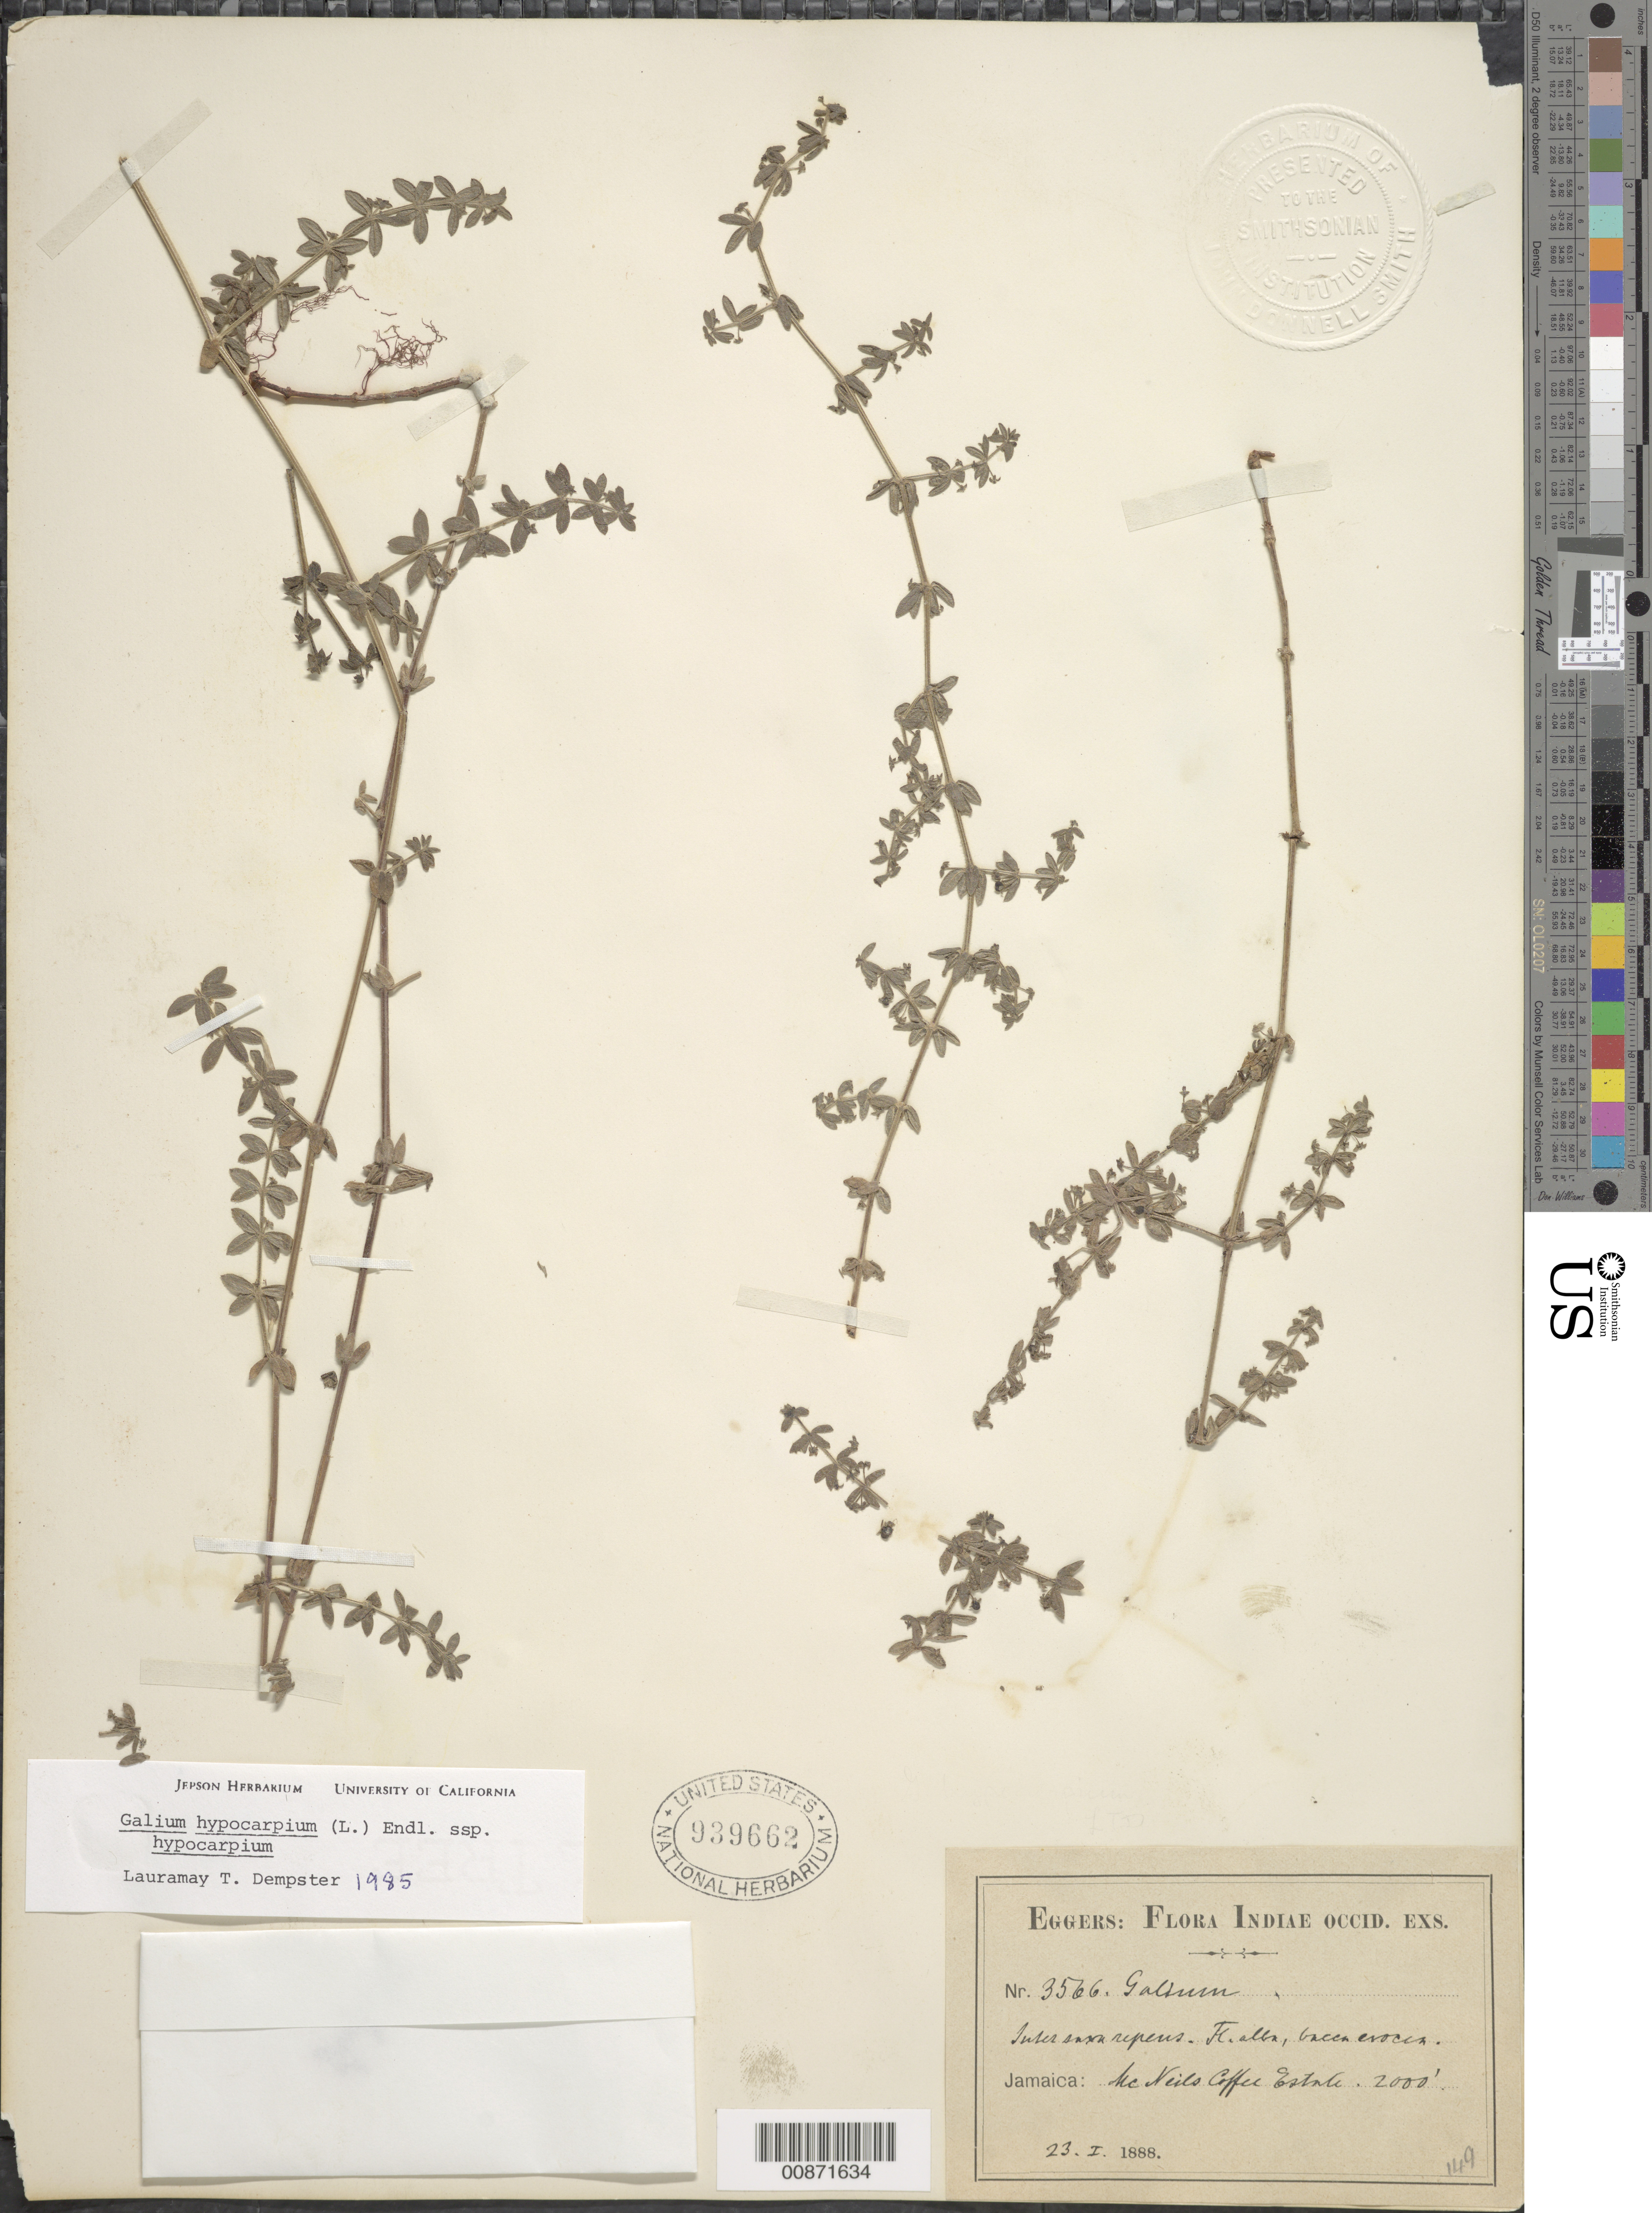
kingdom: Plantae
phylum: Tracheophyta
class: Magnoliopsida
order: Gentianales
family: Rubiaceae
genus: Galium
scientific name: Galium hypocarpium subsp. hypocarpium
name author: (L.) Endl. ex Griseb.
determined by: Dempster, L. T.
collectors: H. F. A. von Eggers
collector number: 3566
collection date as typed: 23 Jan 1888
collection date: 1888-01-23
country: Jamaica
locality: Neils Coffee Estate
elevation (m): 610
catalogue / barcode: US 939662